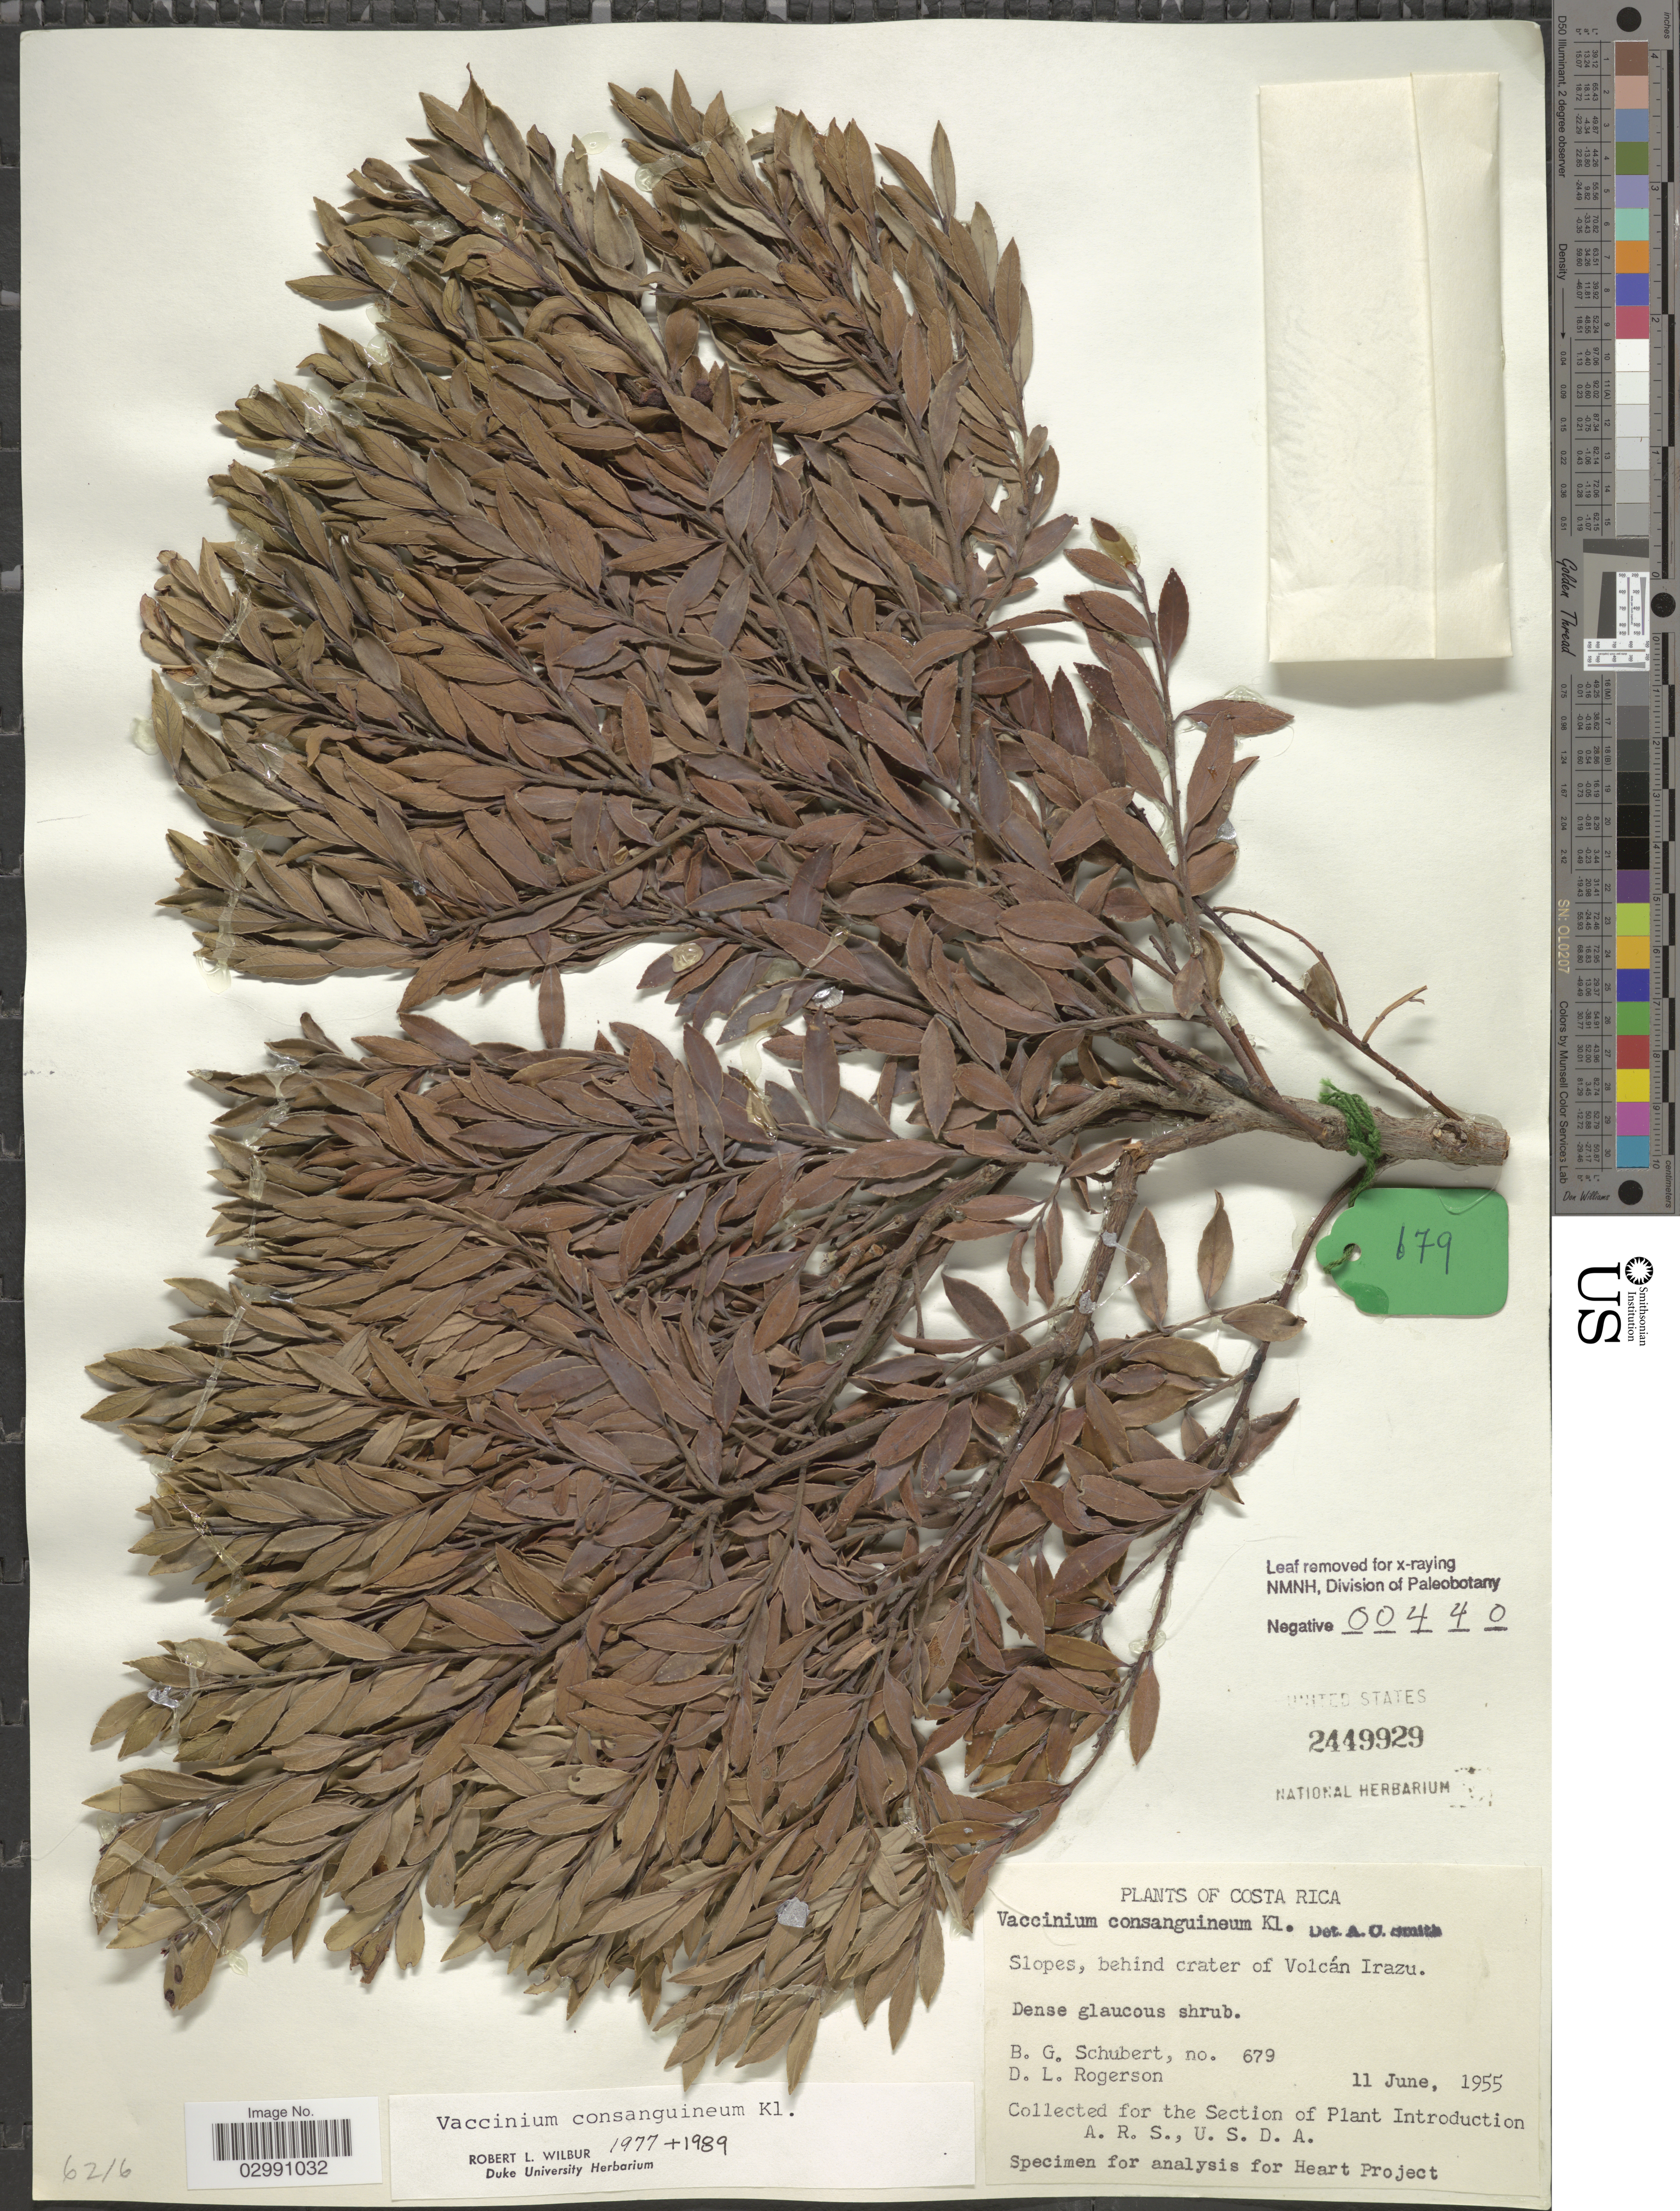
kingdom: Plantae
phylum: Tracheophyta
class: Magnoliopsida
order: Ericales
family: Ericaceae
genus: Vaccinium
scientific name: Vaccinium consanguineum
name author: Klotzsch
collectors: B. Schubert & D. Rogerson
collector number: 679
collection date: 1955-06-11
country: Costa Rica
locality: Slopes, behind crater of Volcán Irazu.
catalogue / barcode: US 2449929